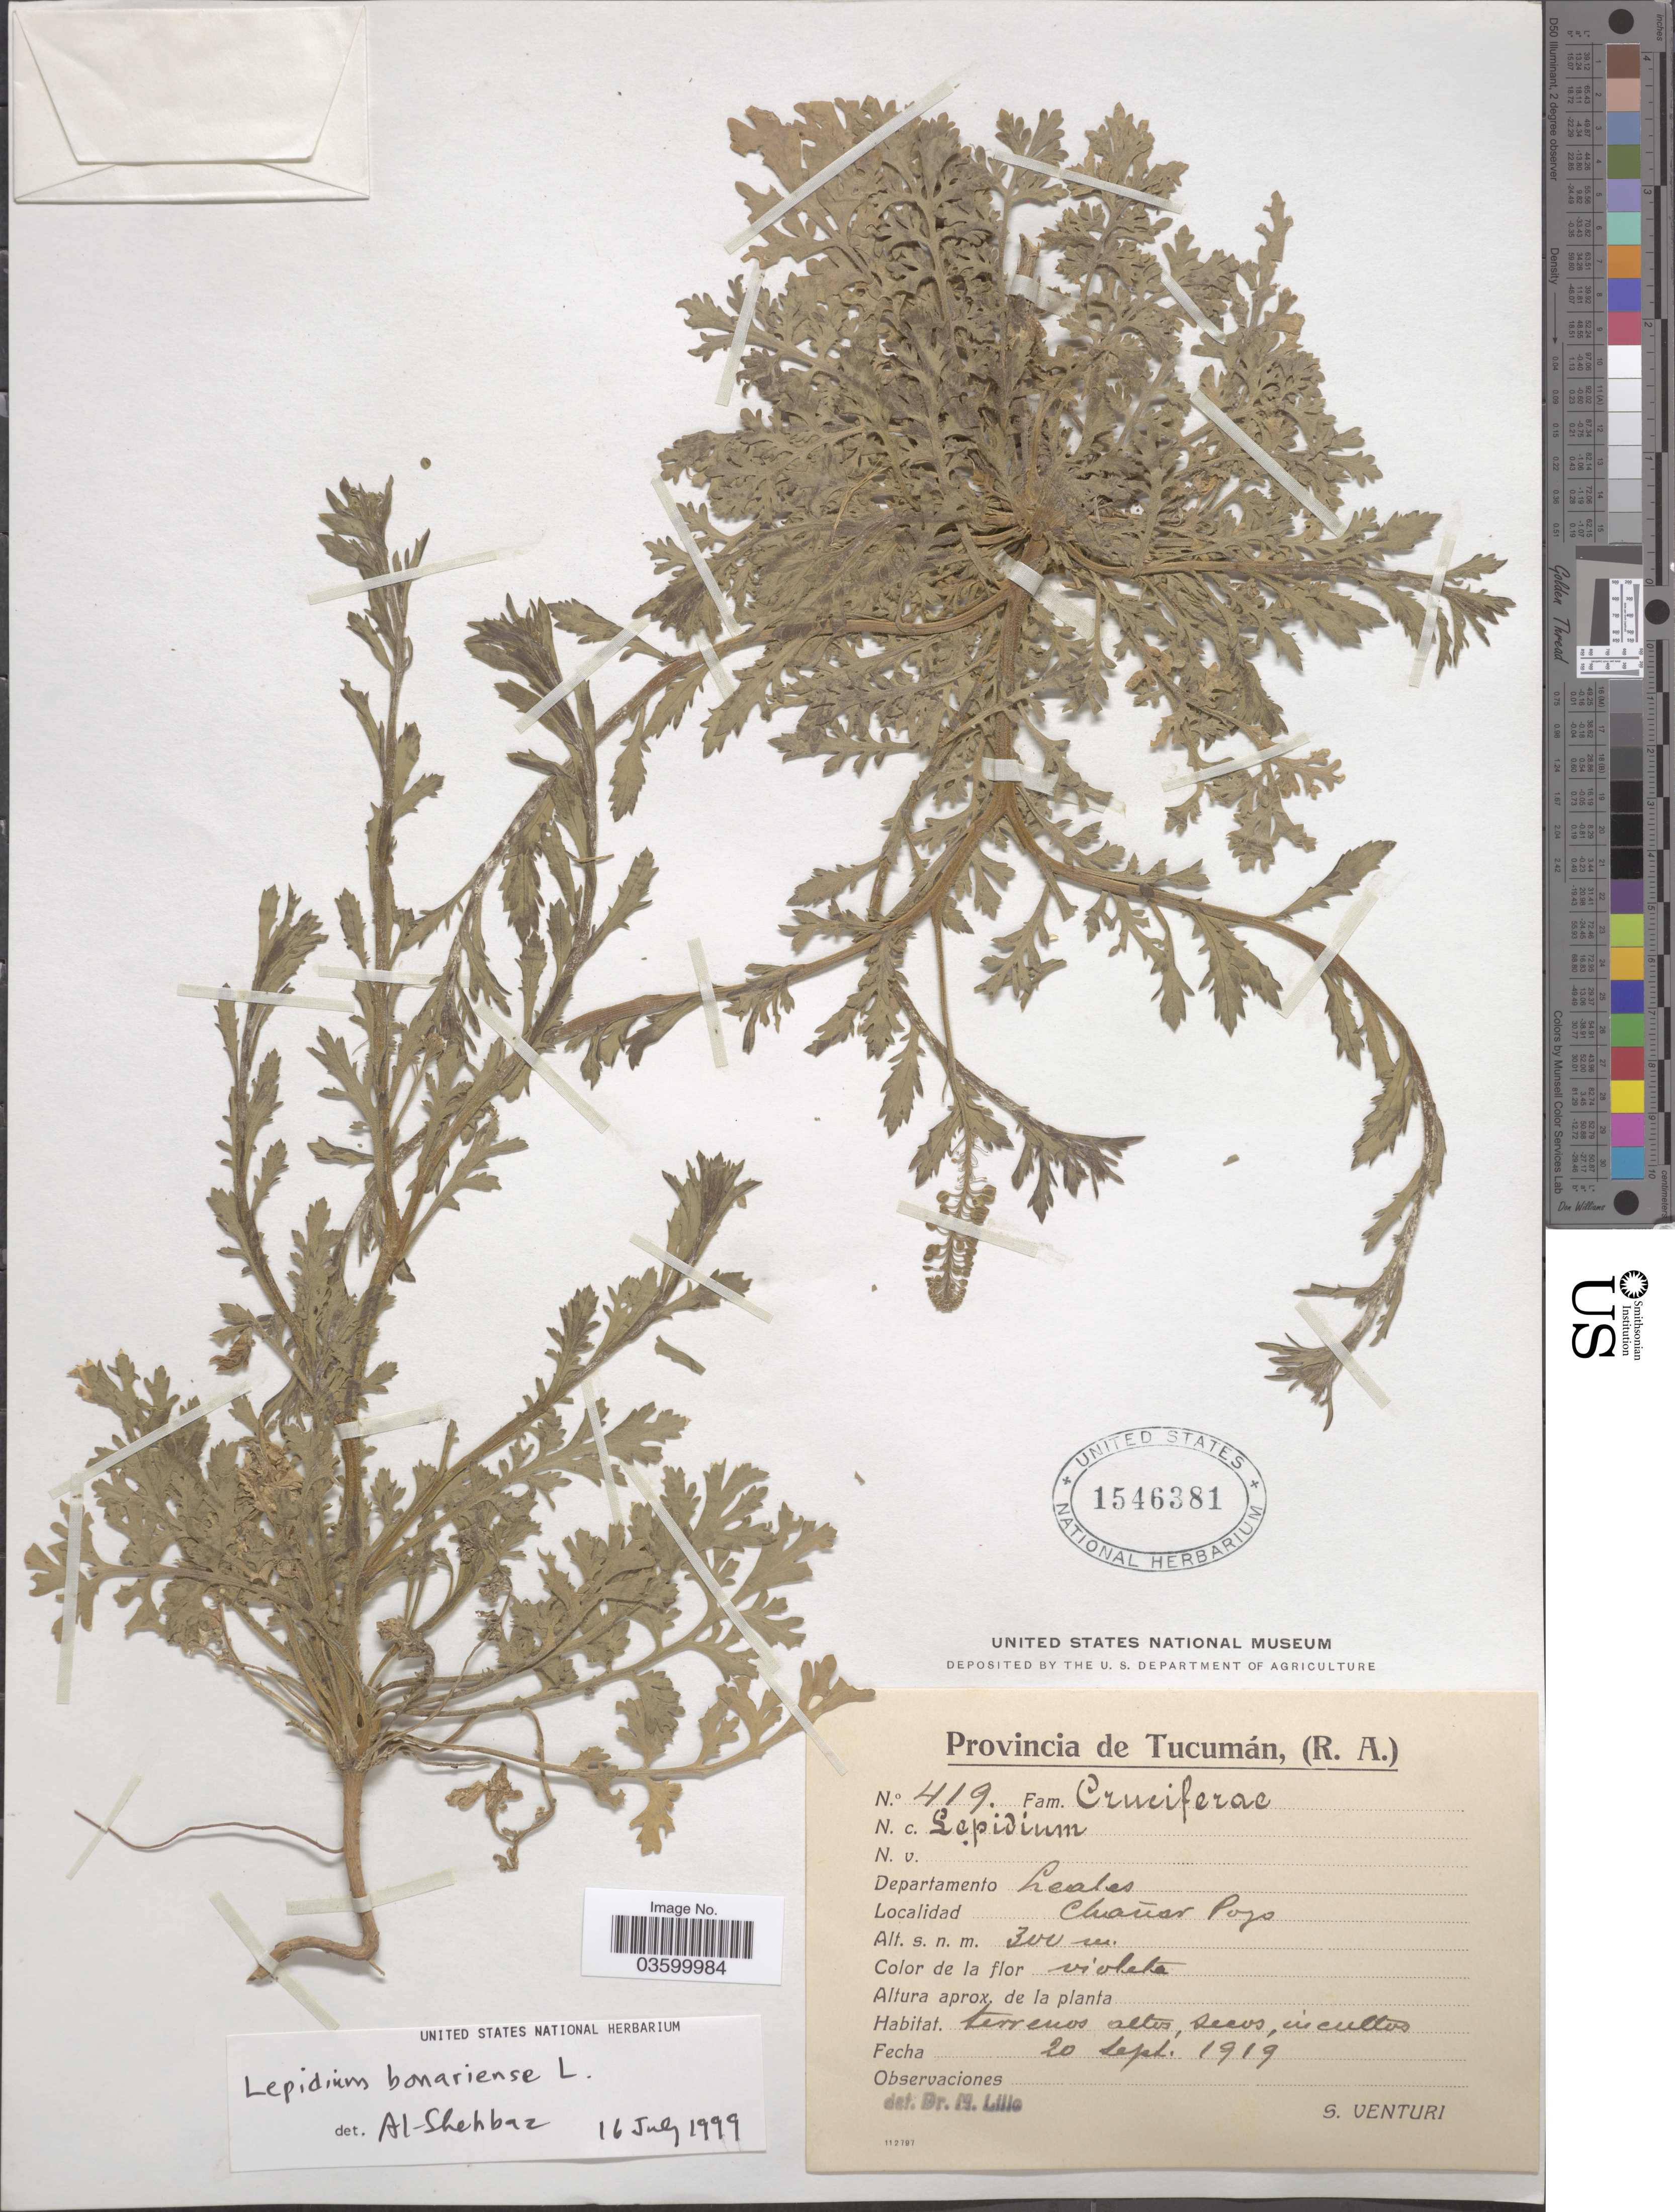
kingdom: Plantae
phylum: Tracheophyta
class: Magnoliopsida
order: Brassicales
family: Brassicaceae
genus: Lepidium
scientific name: Lepidium bonariense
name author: L.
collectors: S. Venturi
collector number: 419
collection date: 1919-09-20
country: Argentina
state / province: Tucuman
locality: Departamento Leales. Chañar Pozo.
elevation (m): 300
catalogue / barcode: US 1546381